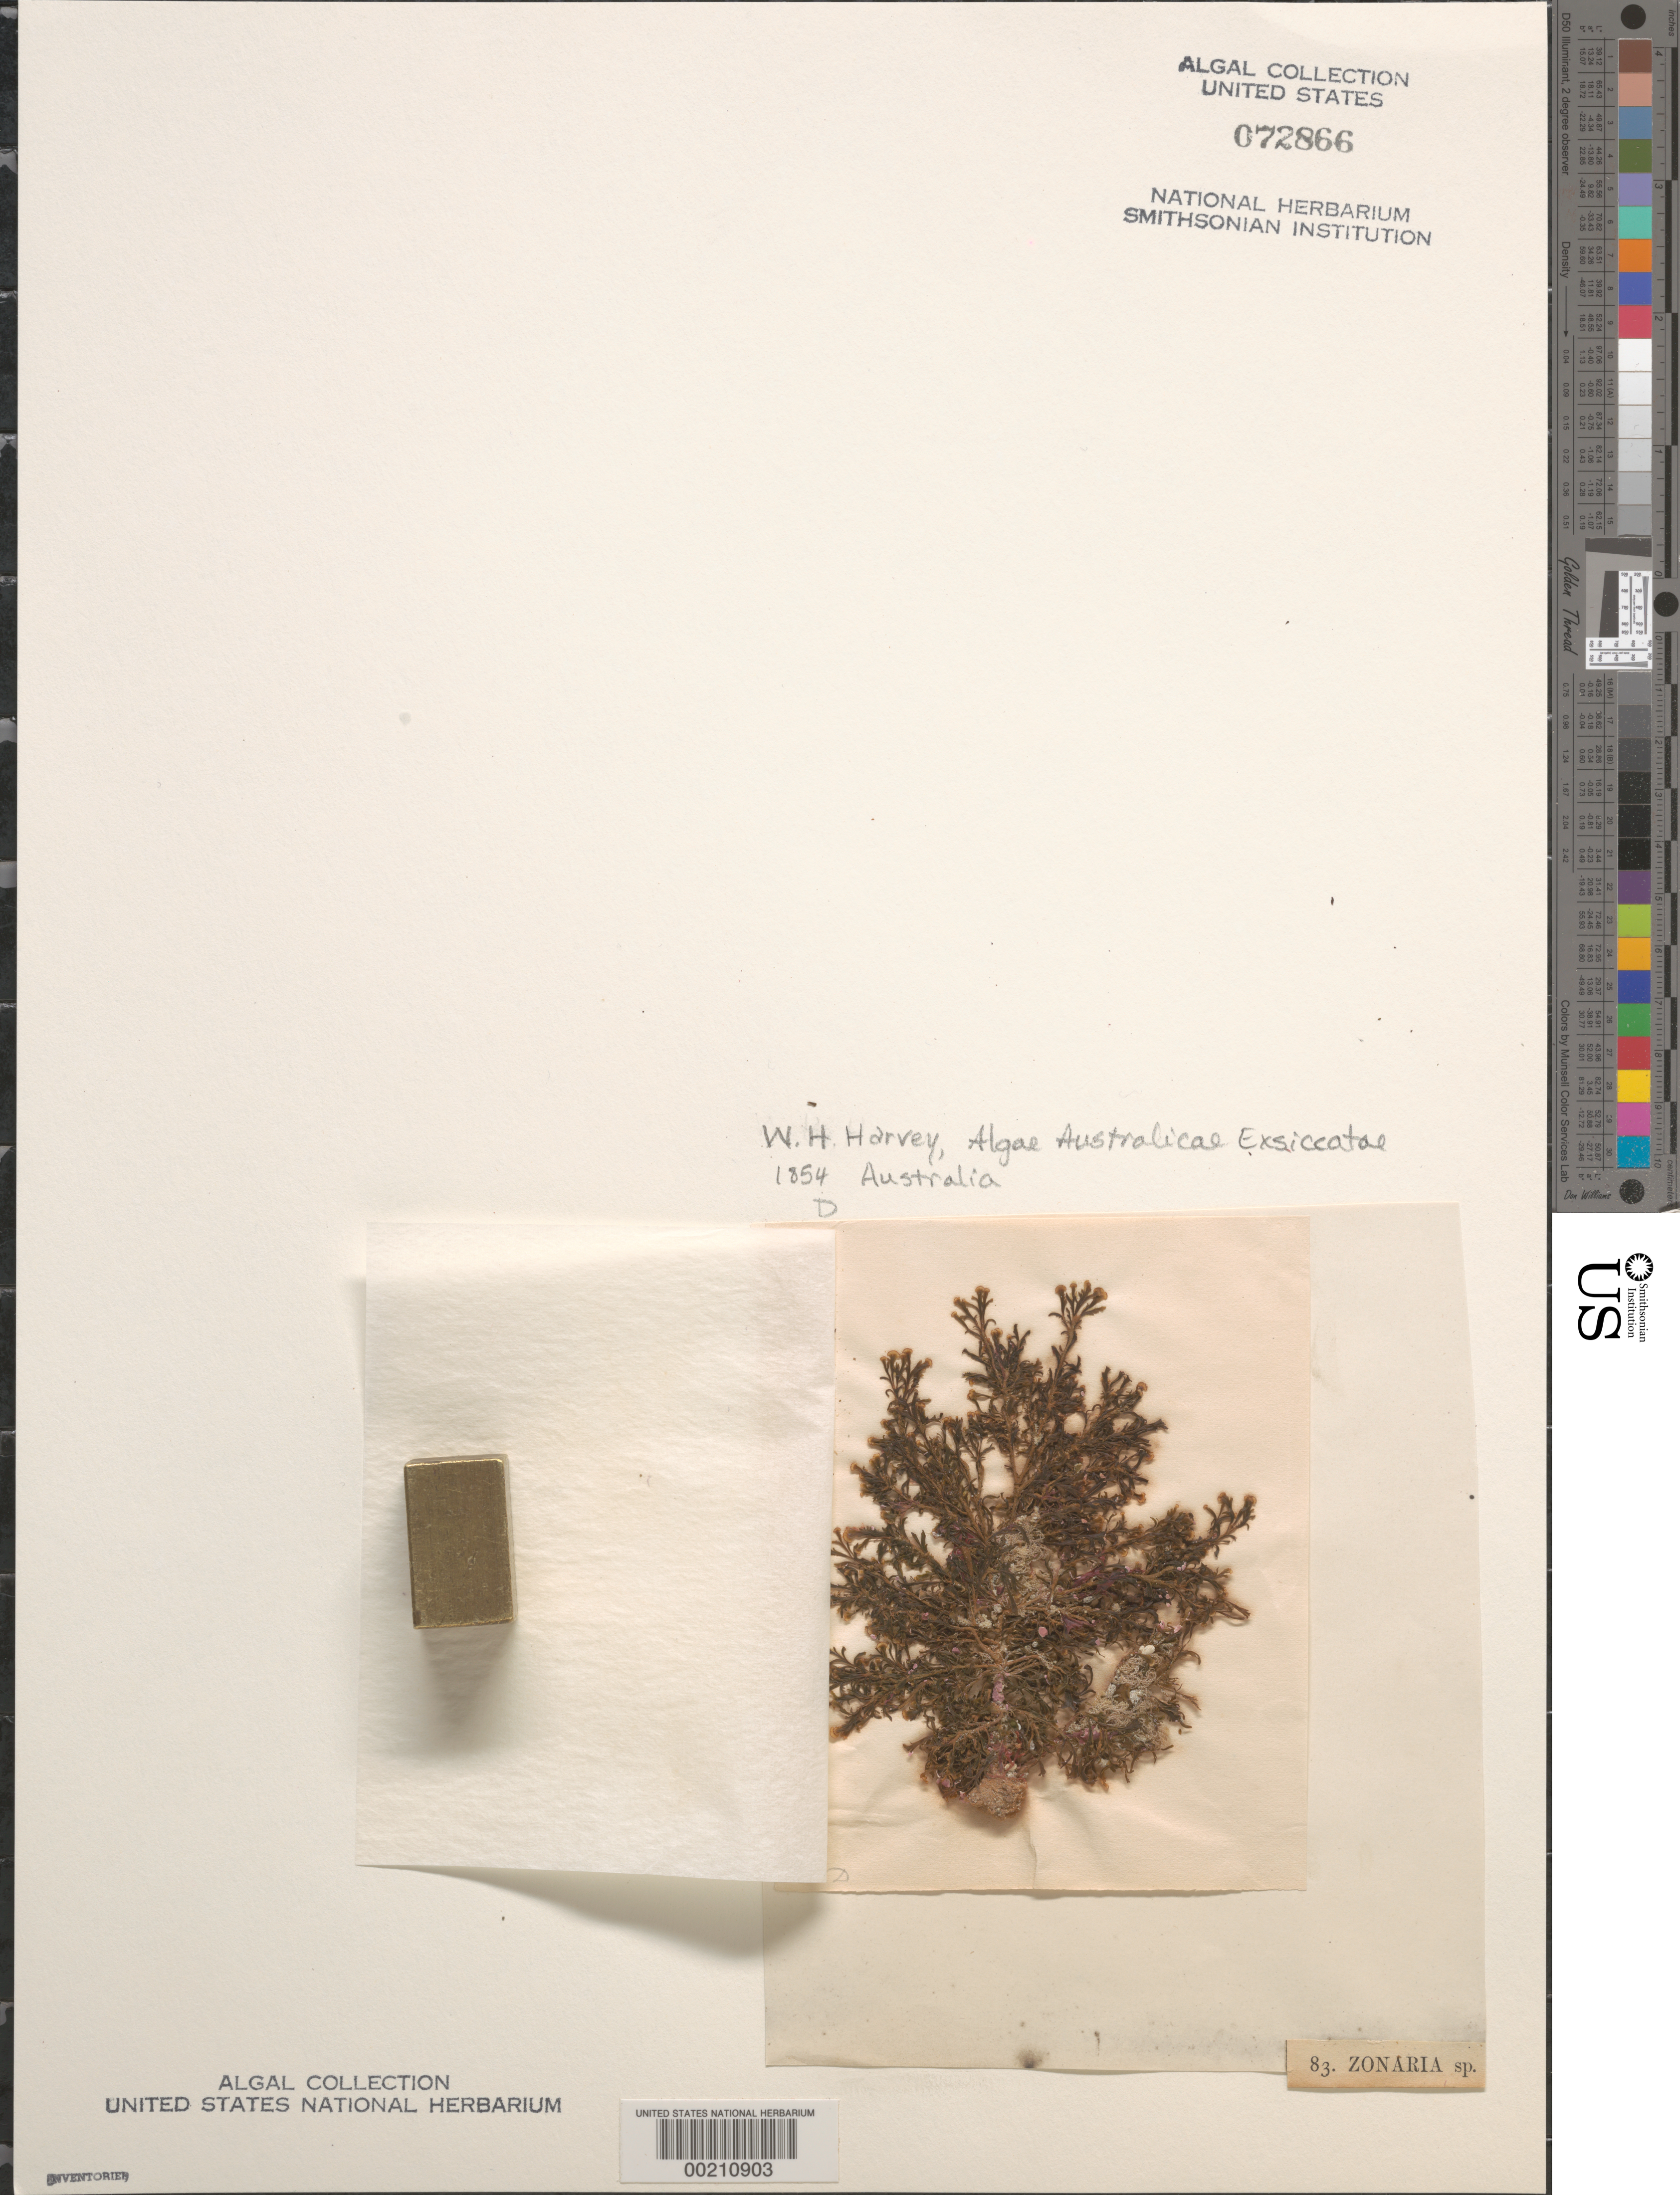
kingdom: Chromista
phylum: Ochrophyta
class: Phaeophyceae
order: Dictyotales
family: Dictyotaceae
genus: Zonaria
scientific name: Zonaria sp.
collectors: W. Harvey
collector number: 83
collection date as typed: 1854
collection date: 1854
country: Australia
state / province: Western Australia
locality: Princess Royal Harbor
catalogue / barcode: US 72866